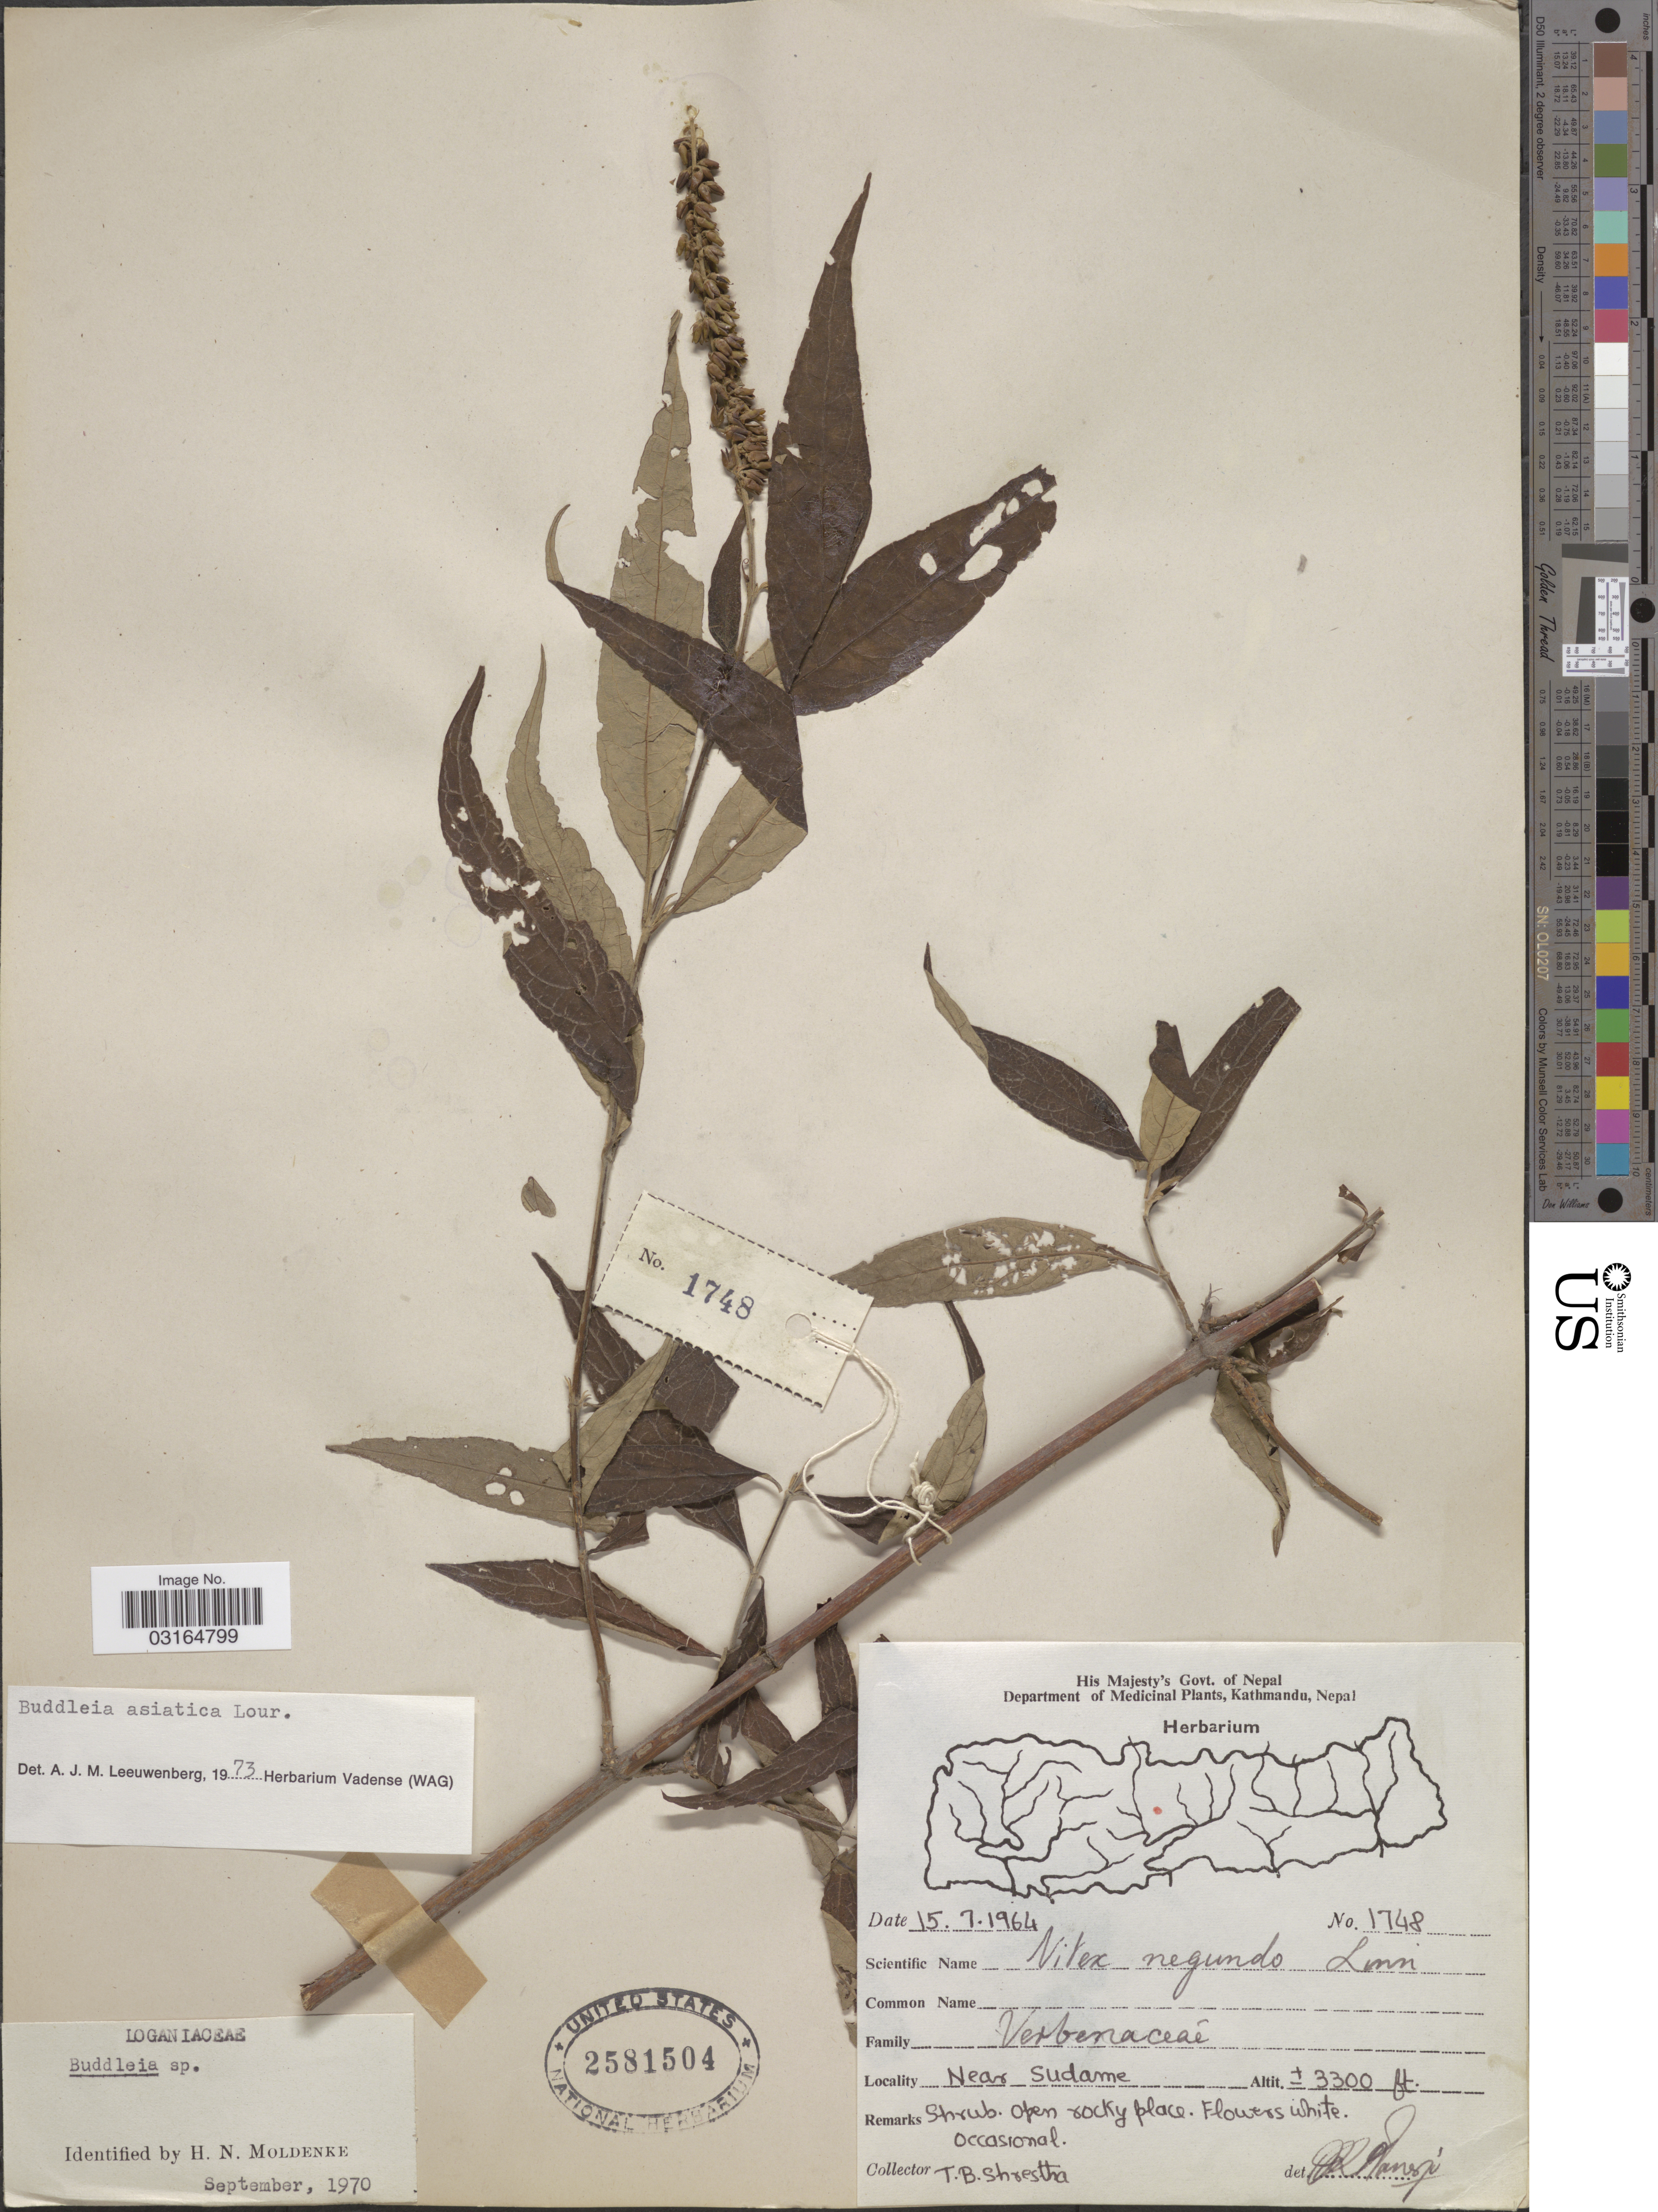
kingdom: Plantae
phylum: Tracheophyta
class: Magnoliopsida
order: Lamiales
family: Scrophulariaceae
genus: Buddleja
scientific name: Buddleja asiatica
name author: Lour.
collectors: T. B. Shrestha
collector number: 1748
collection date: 1964-07-15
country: Nepal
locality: Near Sudame.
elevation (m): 1006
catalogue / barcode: US 2581504